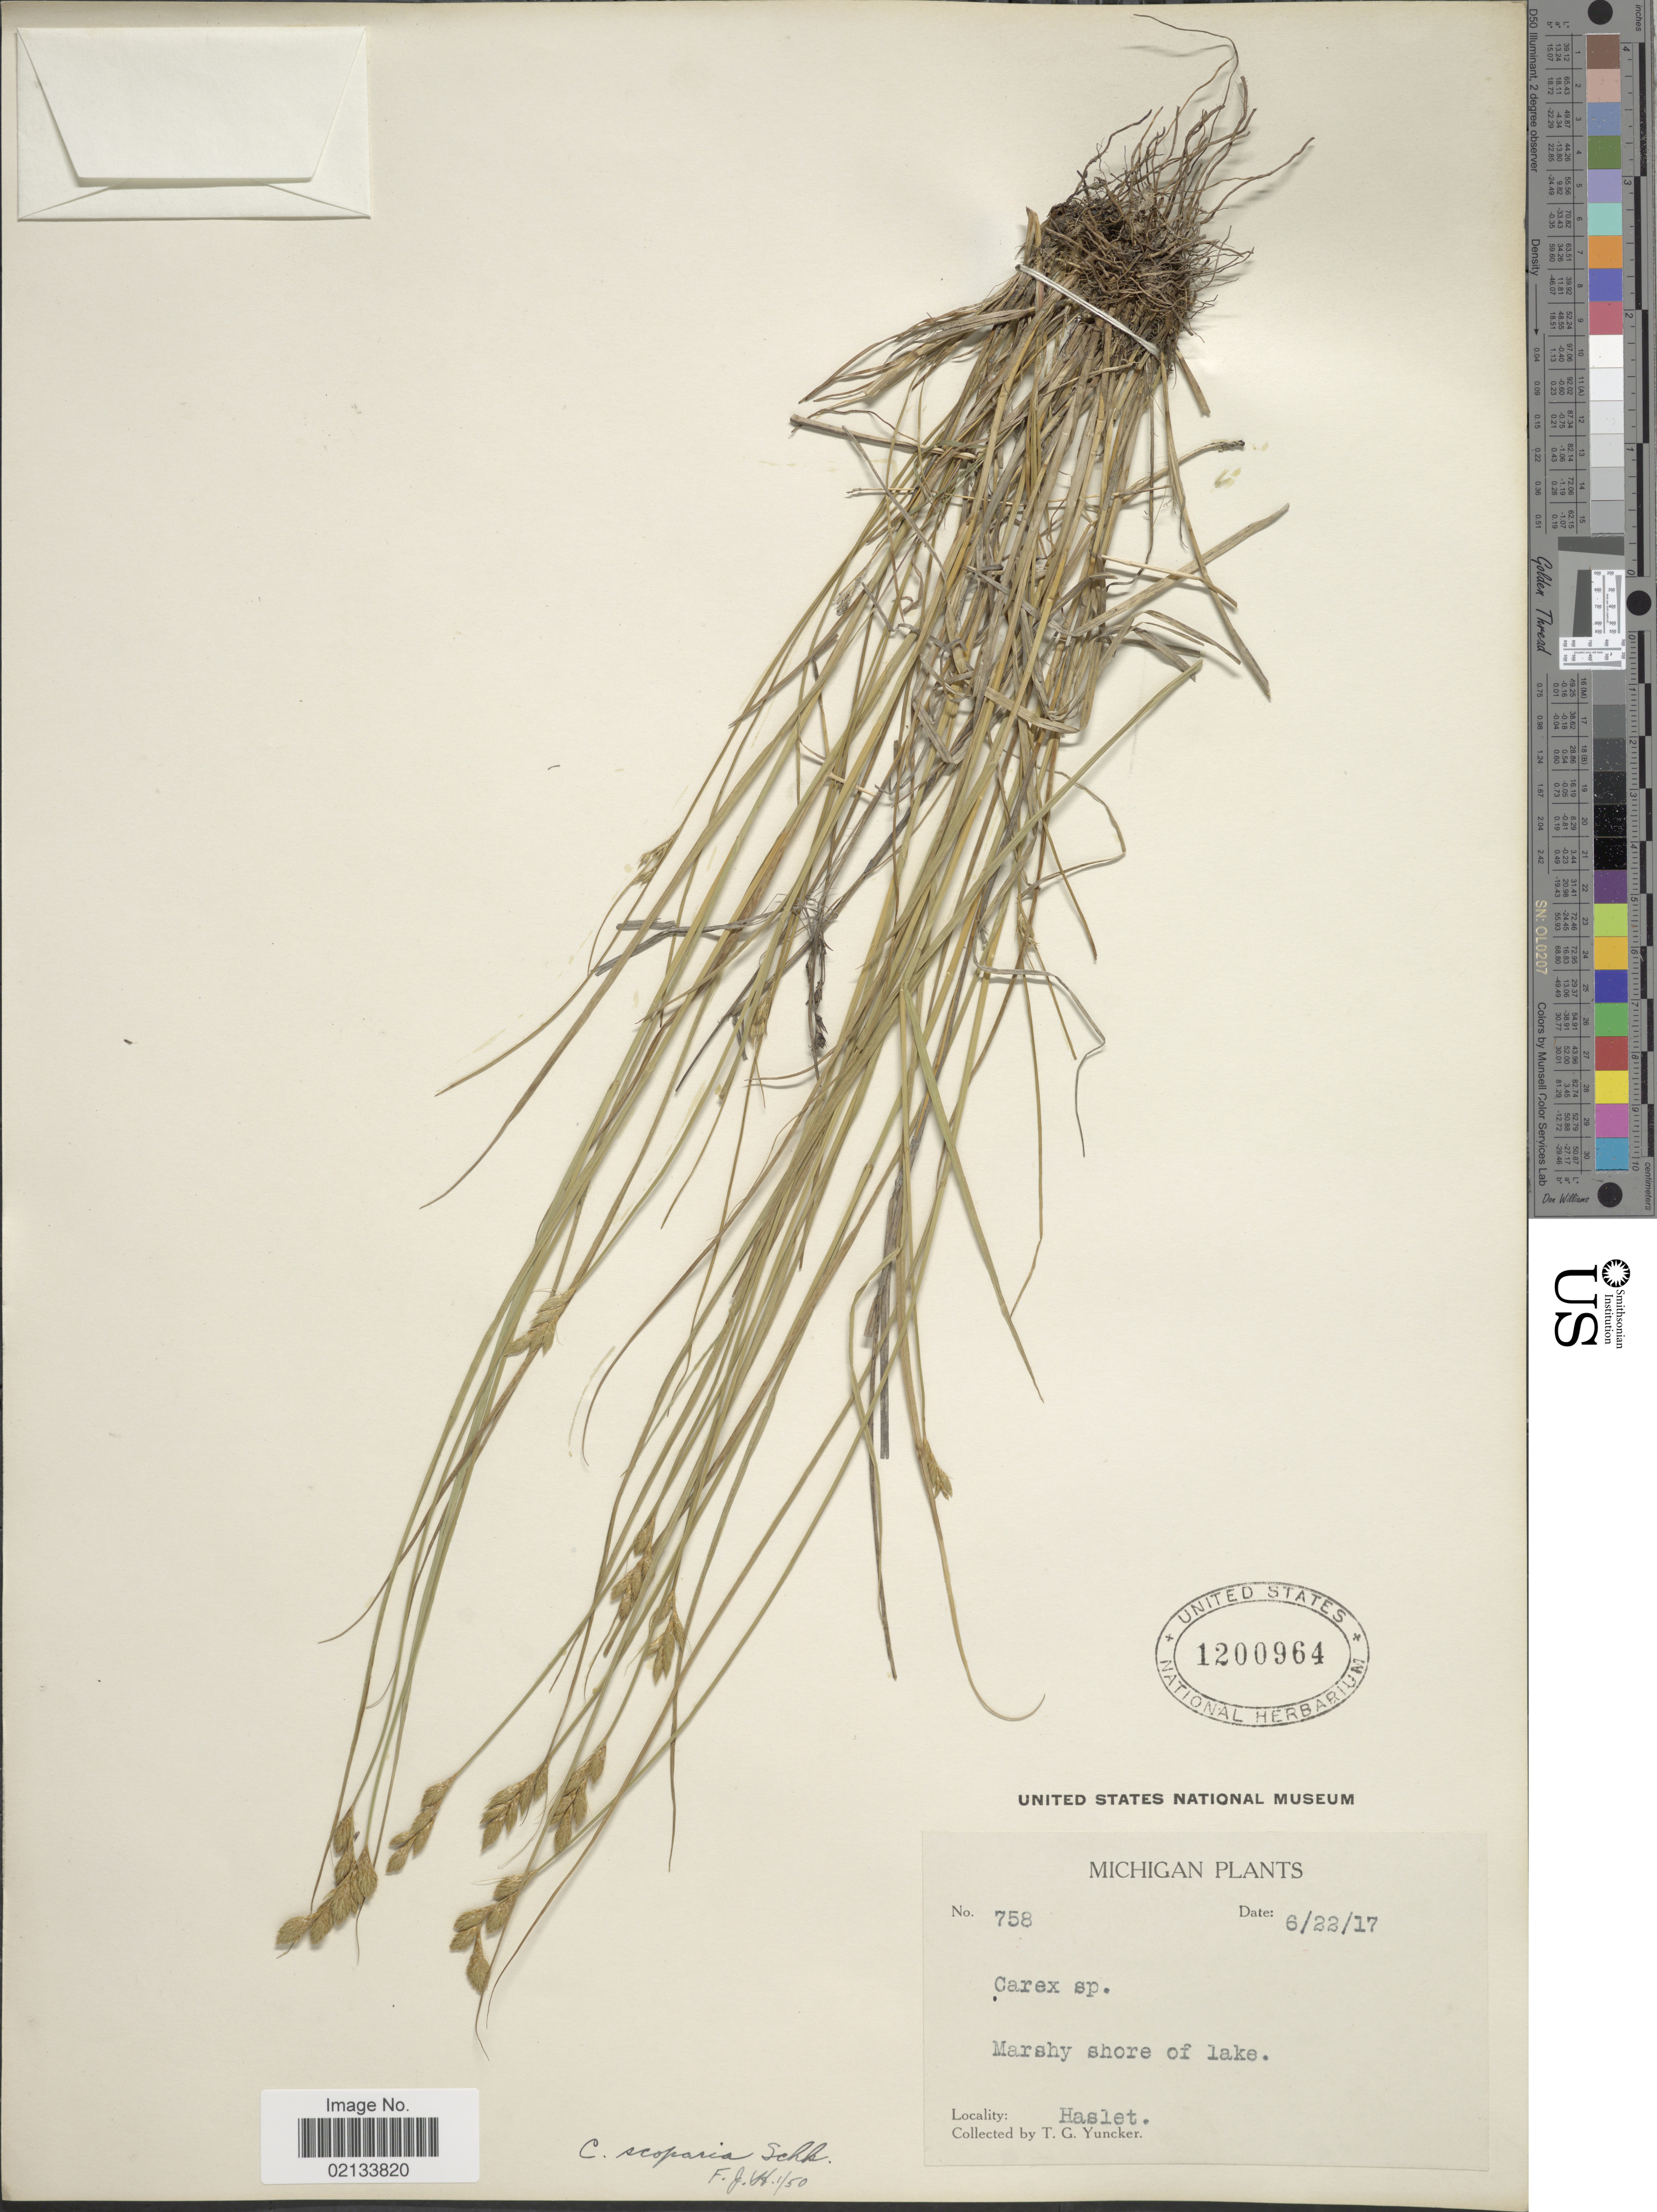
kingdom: Plantae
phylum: Tracheophyta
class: Liliopsida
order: Poales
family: Cyperaceae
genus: Carex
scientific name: Carex scoparia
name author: Schkuhr ex Willd.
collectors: T. G. Yuncker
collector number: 758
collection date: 1917-06-22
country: United States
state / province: Michigan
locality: Marshy shore of lake, Haslet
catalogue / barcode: US 1200964